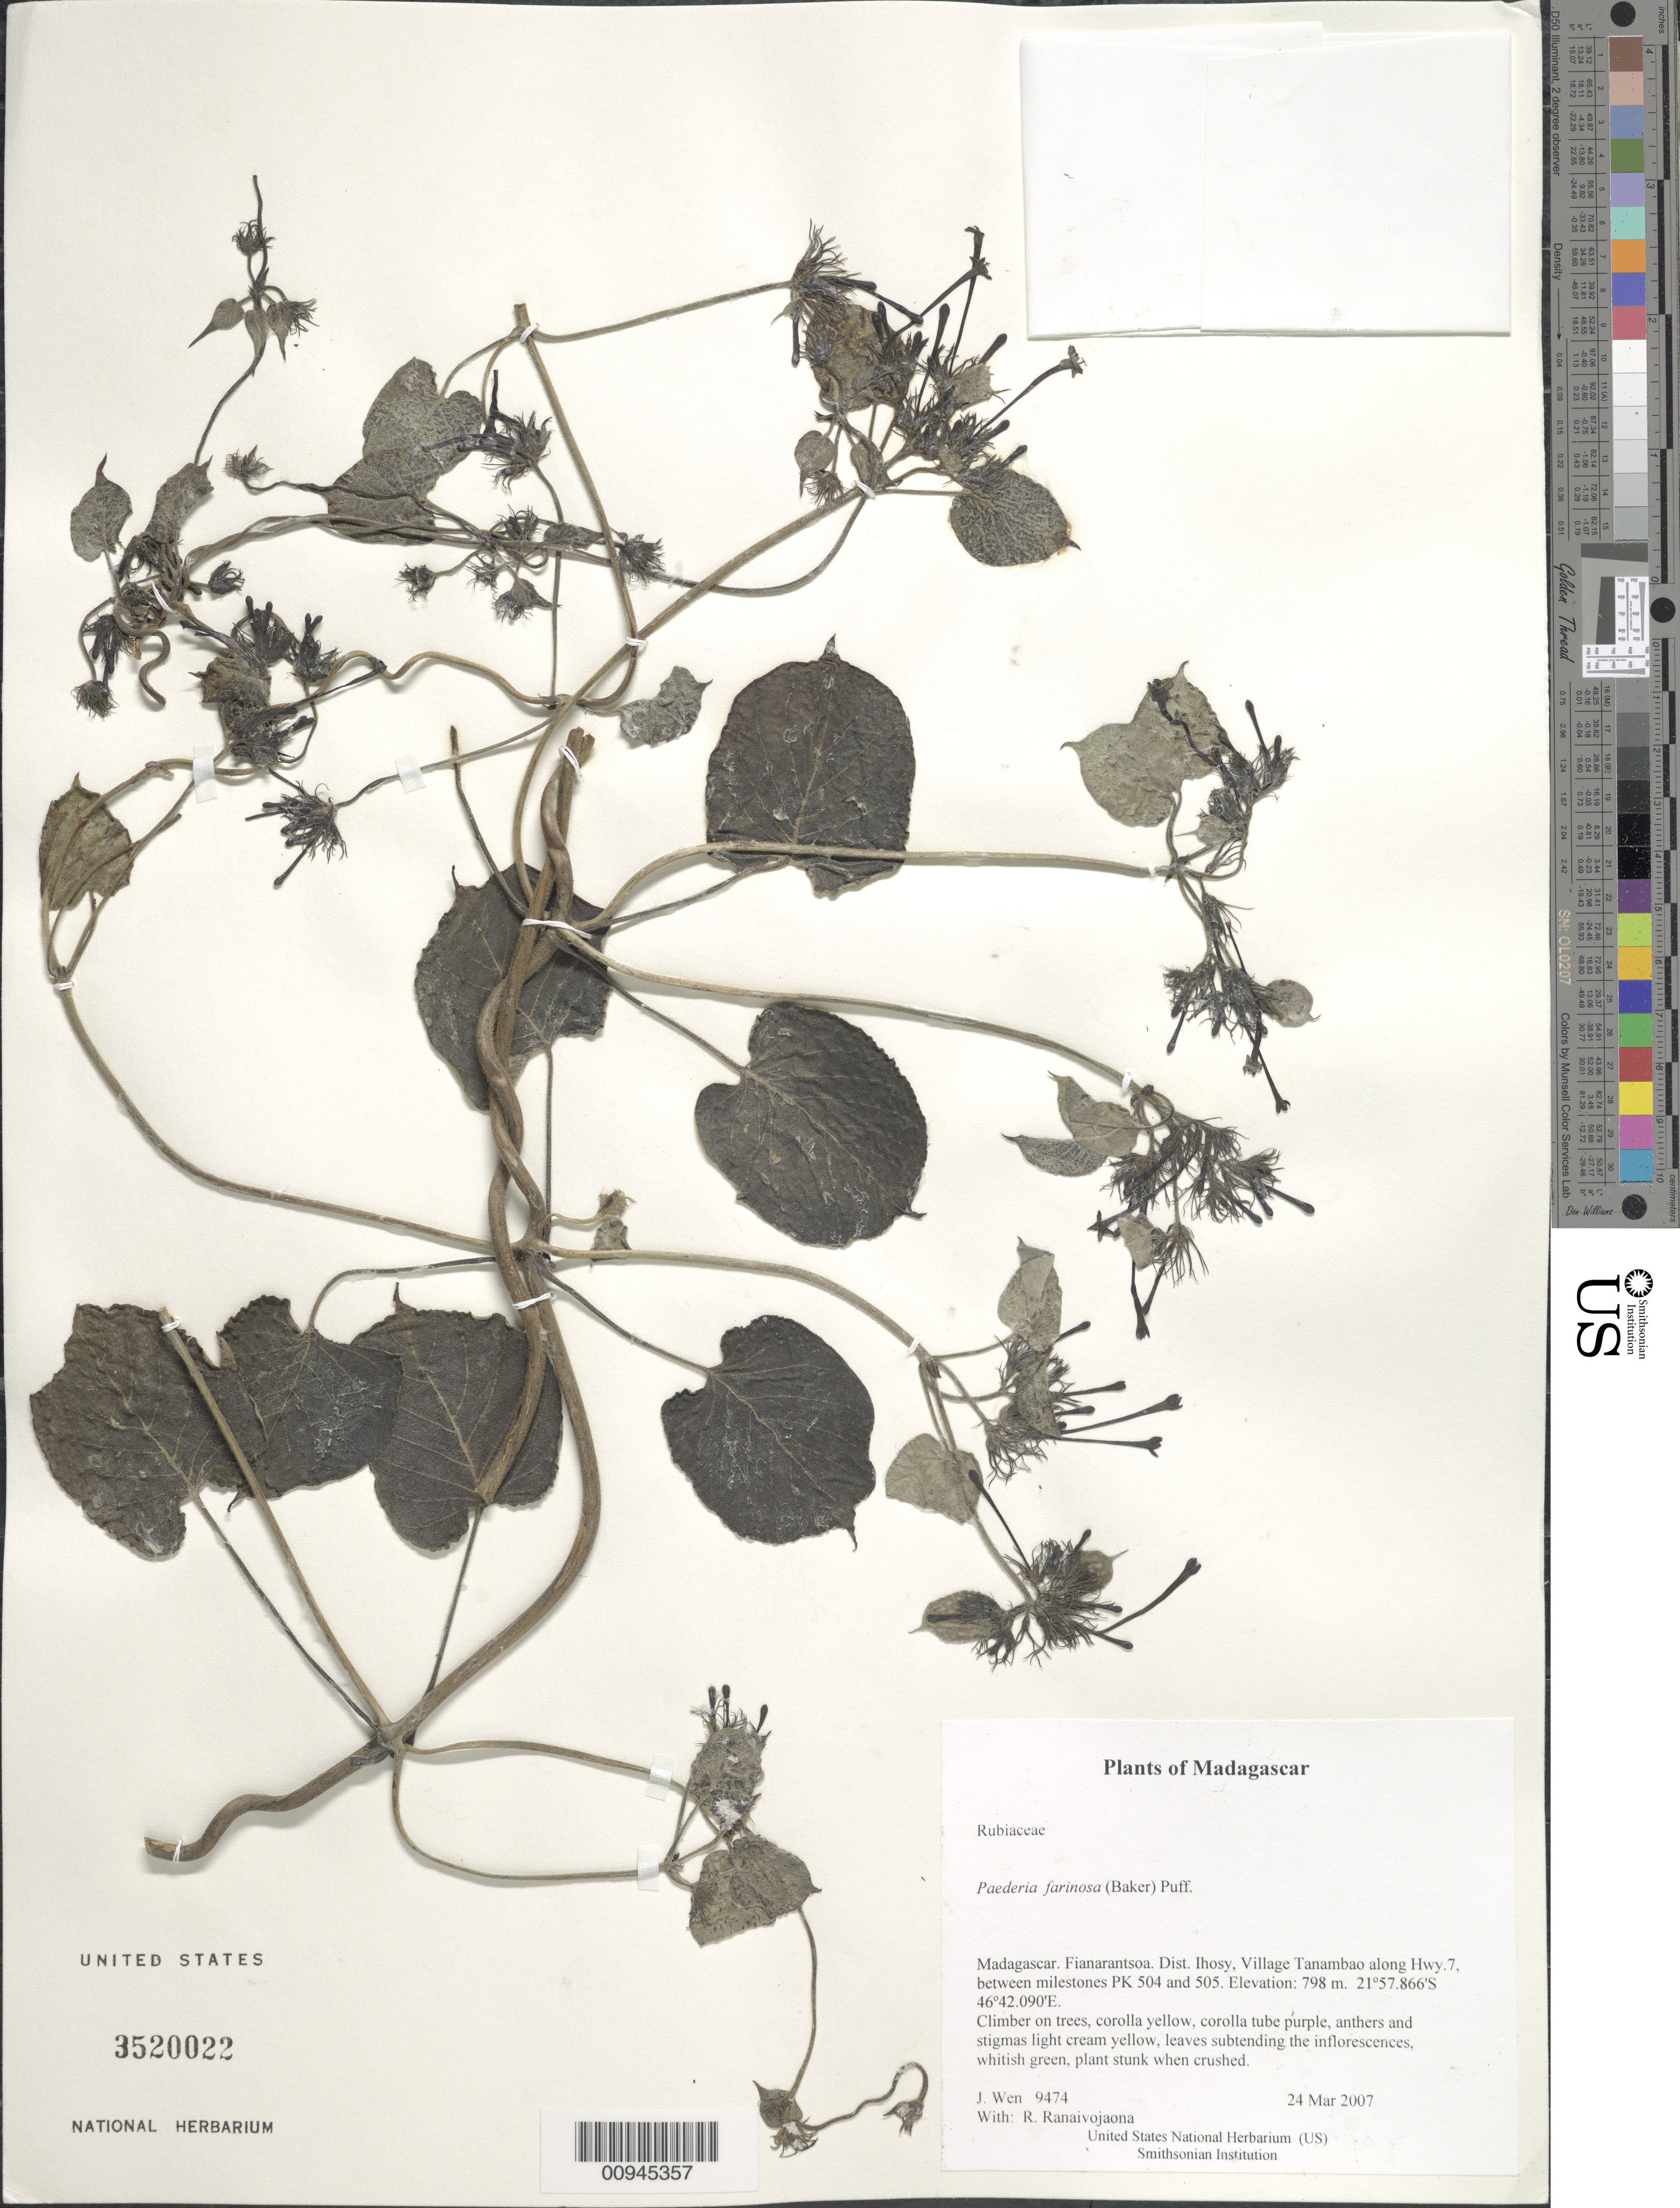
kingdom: Plantae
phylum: Tracheophyta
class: Magnoliopsida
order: Gentianales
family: Rubiaceae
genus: Paederia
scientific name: Paederia farinosa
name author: (Baker) Puff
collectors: J. Wen & R. Ranaivojaona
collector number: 9474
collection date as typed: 24 Mar 2007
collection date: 2007-03-24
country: Madagascar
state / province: Ihorombe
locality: Dist. Ihosy, Village Tanambao along Hwy.7, between milestones PK 504 and 505.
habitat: On trees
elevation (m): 798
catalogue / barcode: US 3520022